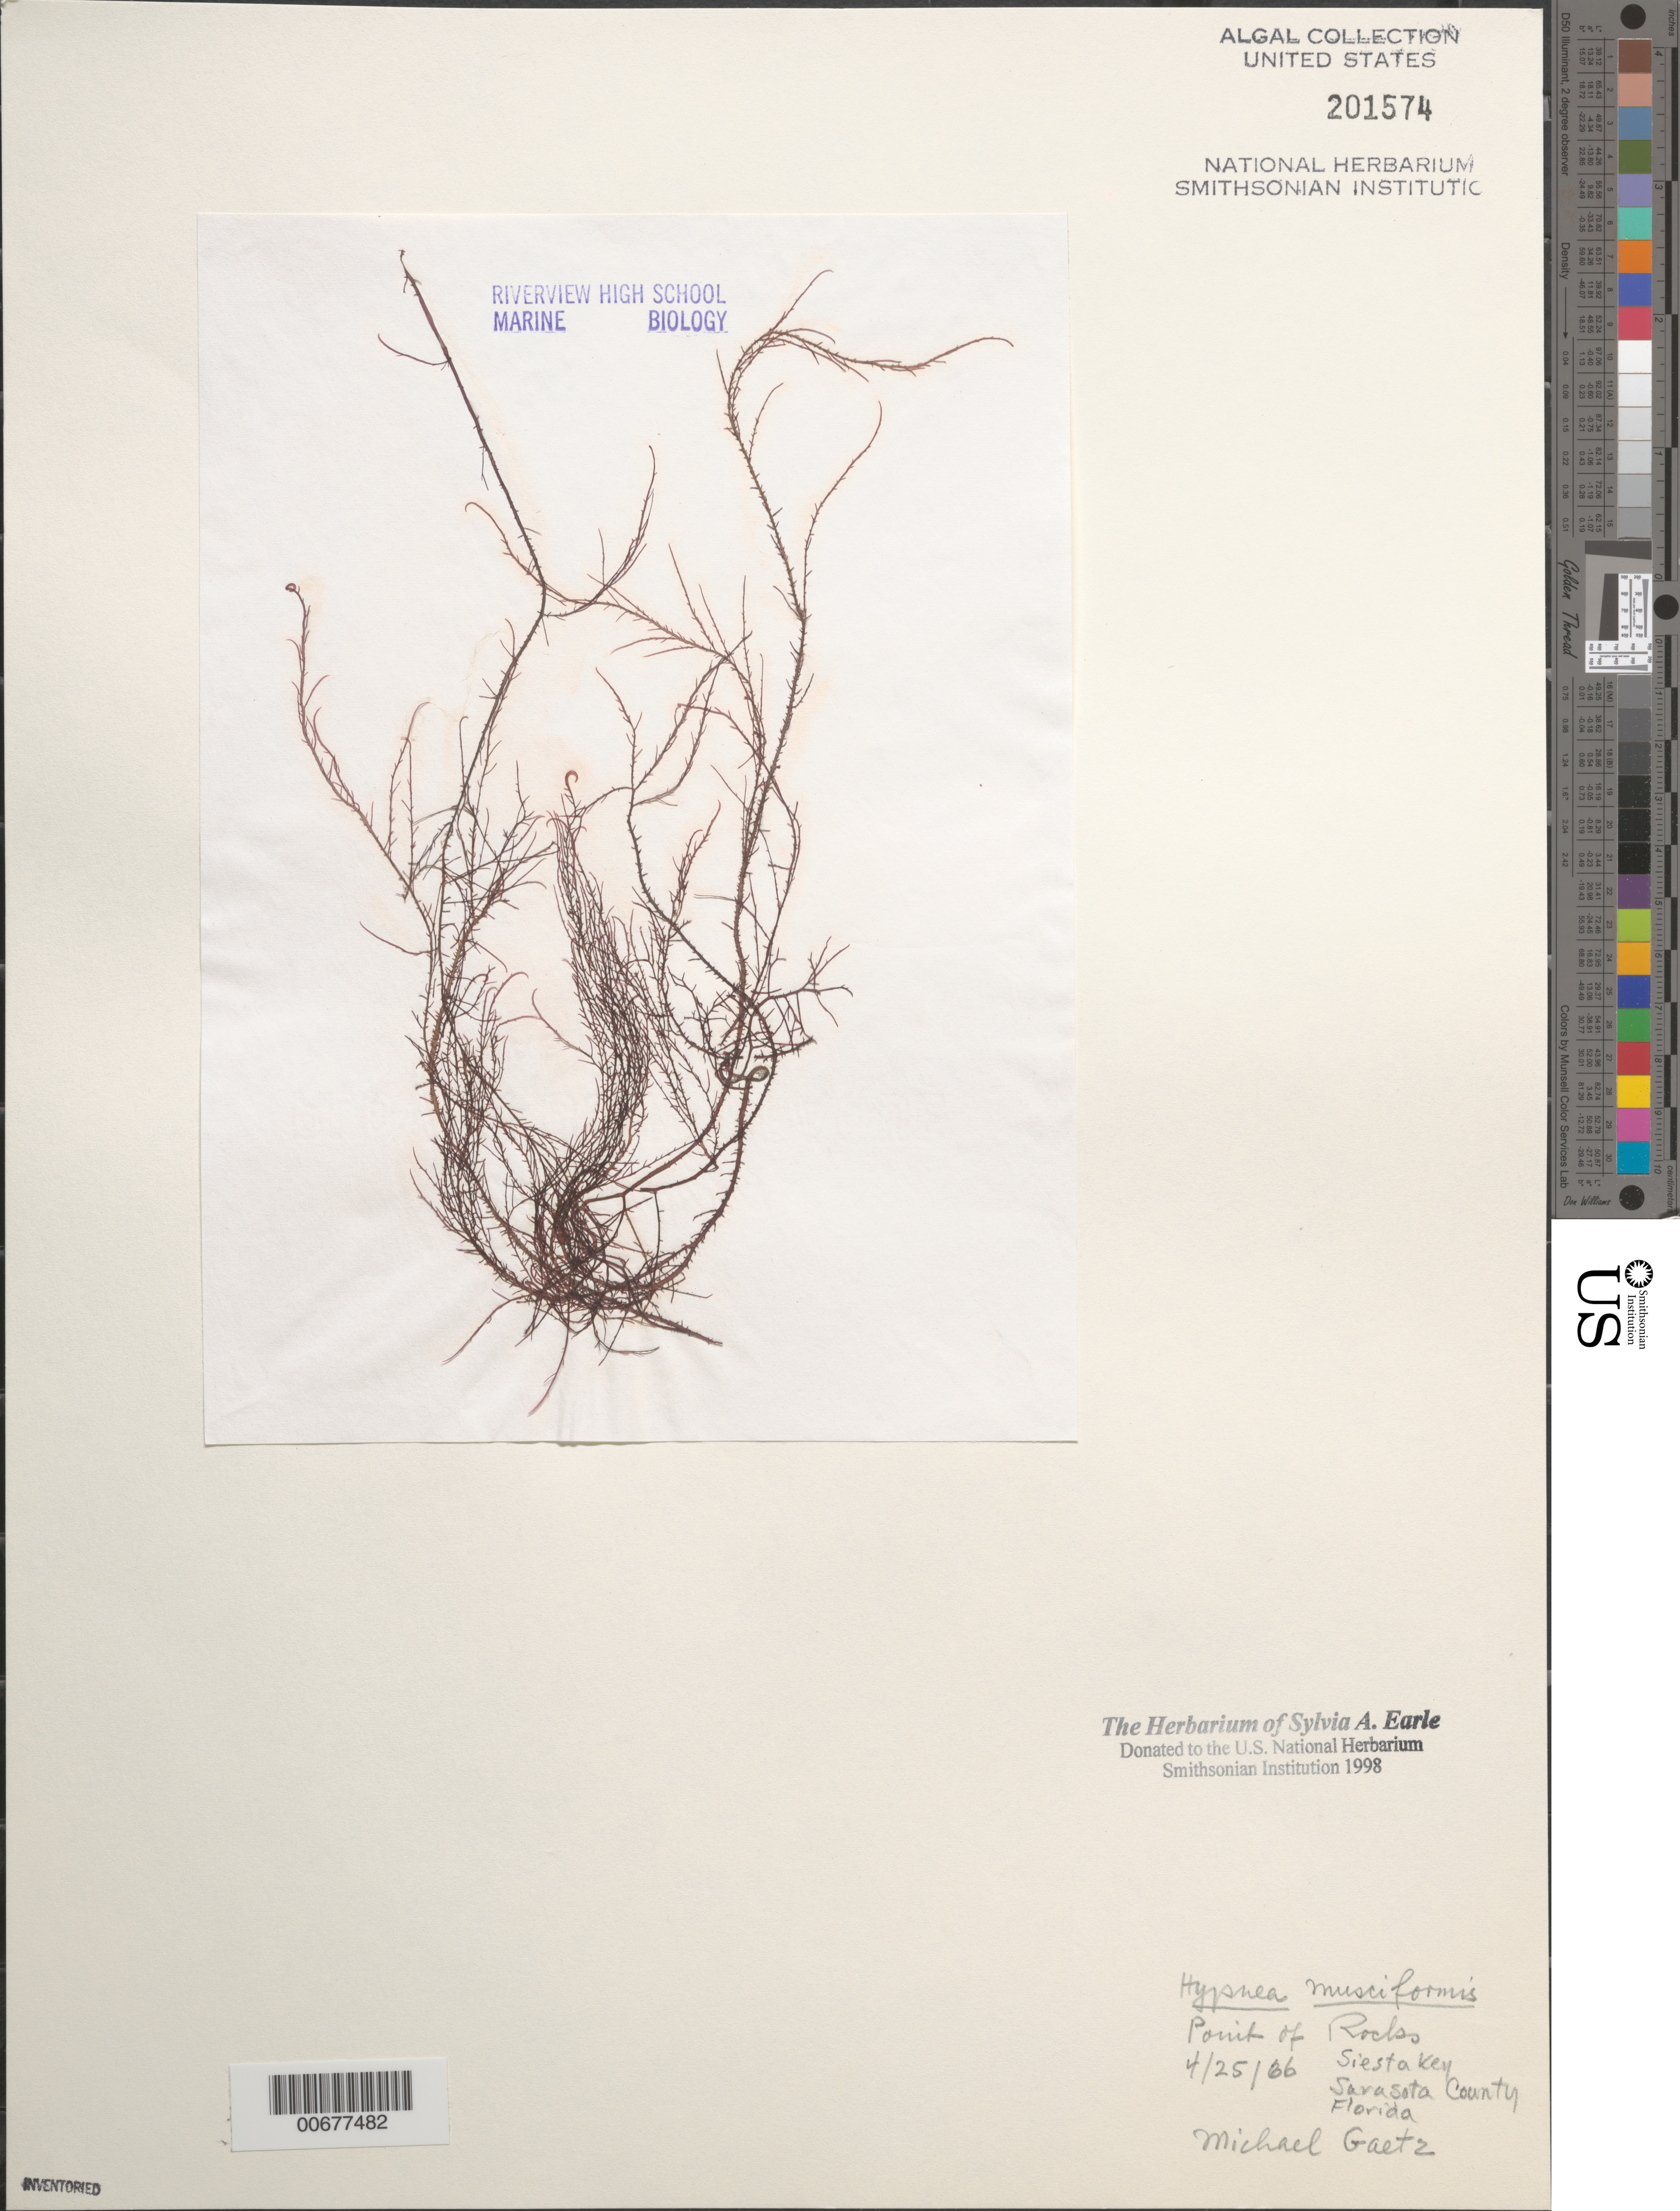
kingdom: Plantae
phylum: Rhodophyta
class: Florideophyceae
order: Gigartinales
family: Cystocloniaceae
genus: Hypnea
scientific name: Hypnea musciformis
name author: (Wulfen) J.V.Lamouroux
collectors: M. Gaetz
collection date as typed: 25 Apr 1966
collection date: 1966-04-25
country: United States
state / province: Florida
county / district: Sarasota County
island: Siesta Key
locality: Point of Rocks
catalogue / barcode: US 201574